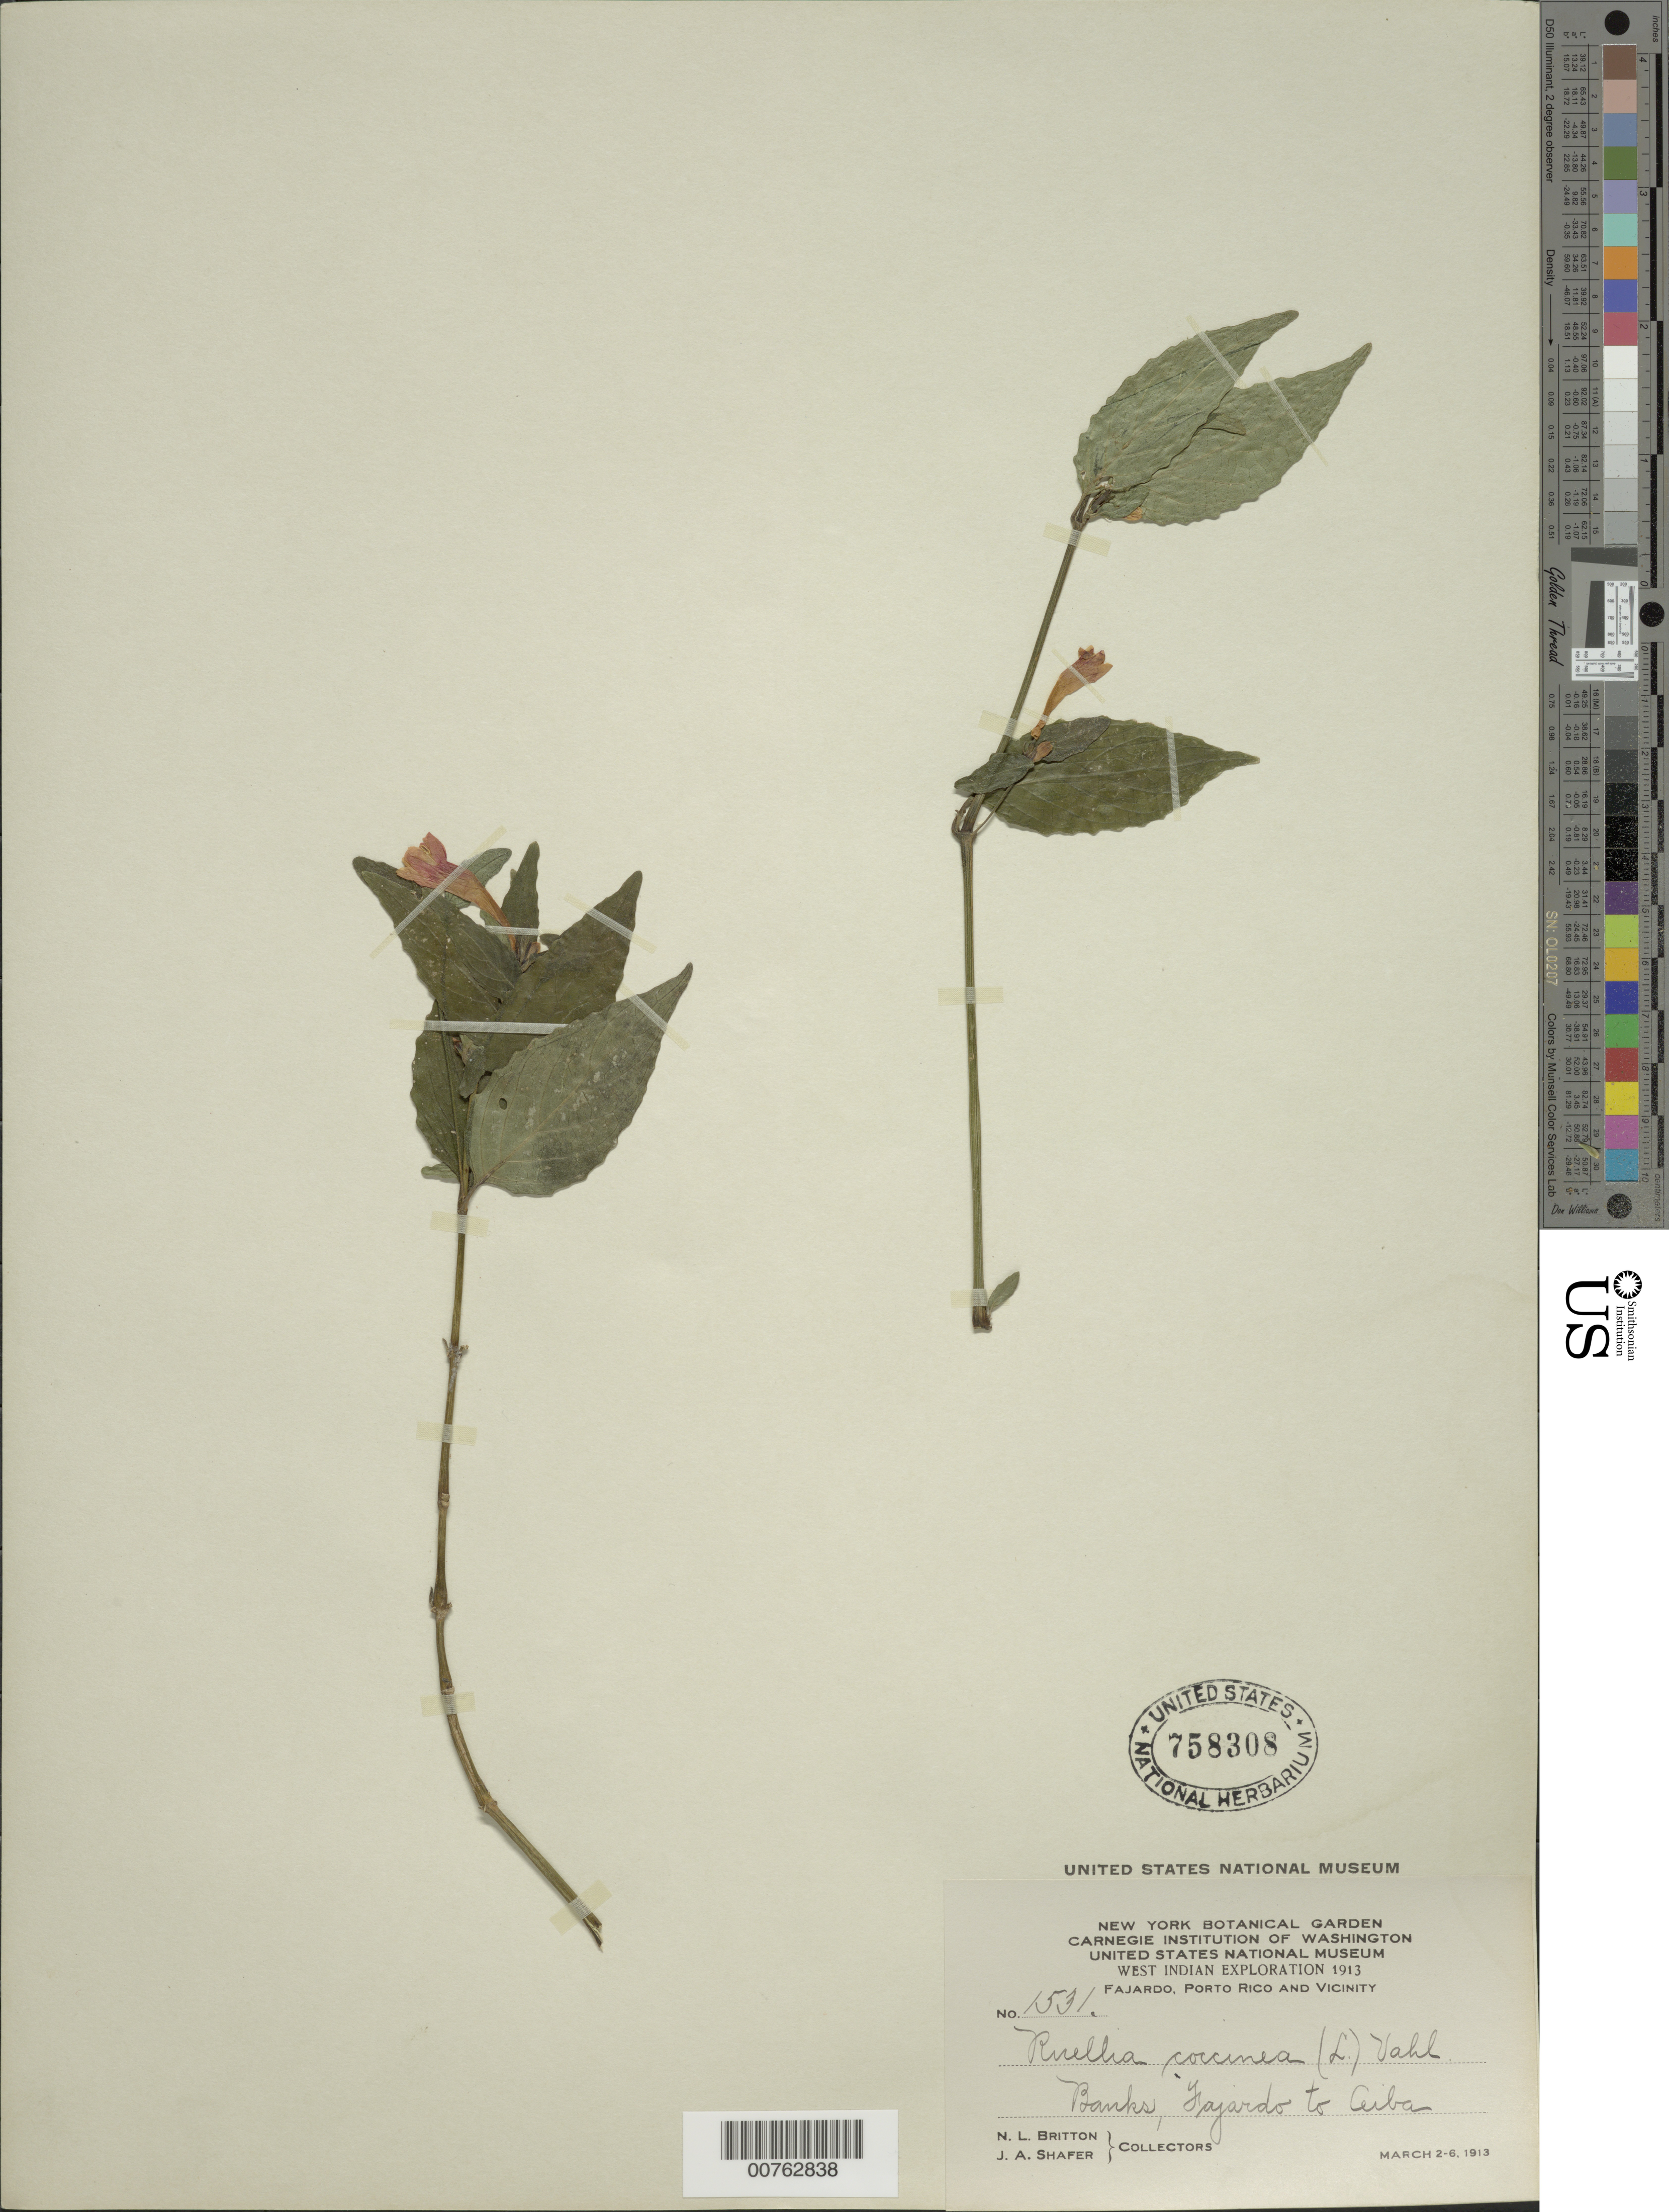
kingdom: Plantae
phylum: Tracheophyta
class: Magnoliopsida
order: Lamiales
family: Acanthaceae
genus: Ruellia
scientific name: Ruellia coccinea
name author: (L.) Vahl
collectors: N. Britton & J. A. Shafer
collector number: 1531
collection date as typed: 02 Mar 1913 to 06 Mar 1913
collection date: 1913-03-02/1913-03-06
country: Puerto Rico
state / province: Ceiba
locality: Fajardo to Ceiba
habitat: Banks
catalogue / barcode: US 758308